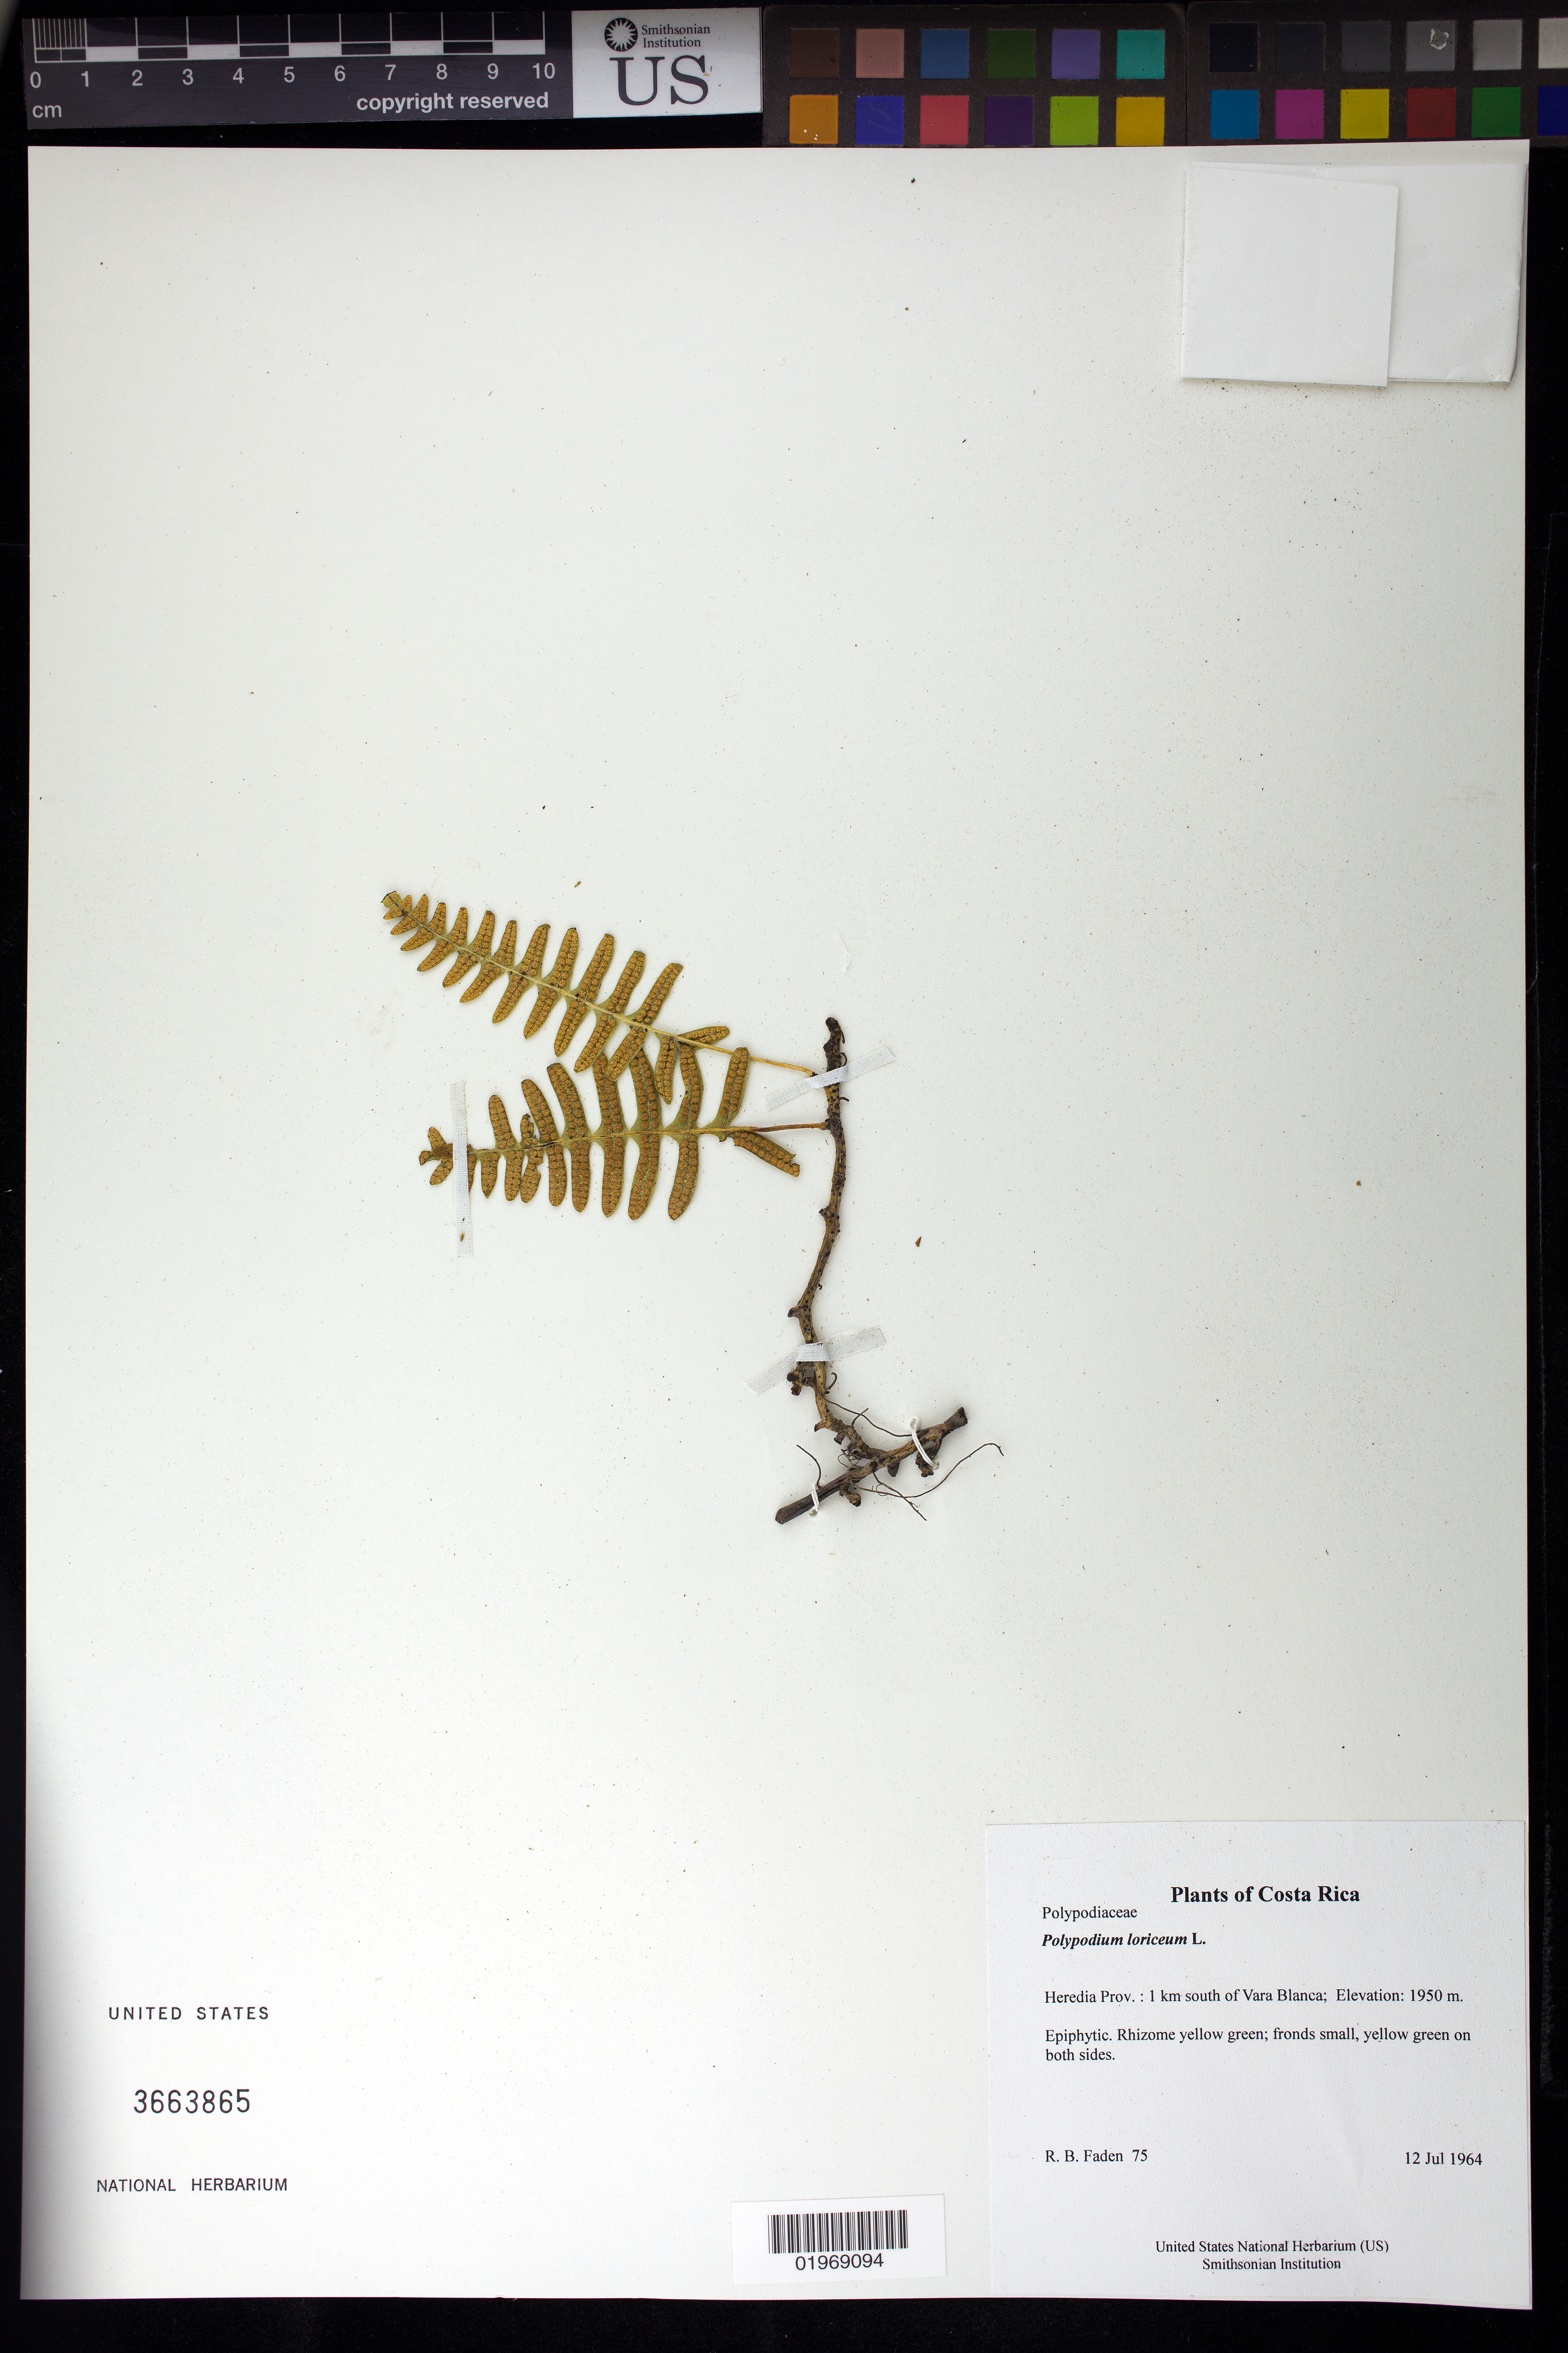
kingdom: Plantae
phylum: Tracheophyta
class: Polypodiopsida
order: Polypodiales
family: Polypodiaceae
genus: Polypodium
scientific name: Polypodium loriceum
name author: L.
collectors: R. B. Faden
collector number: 75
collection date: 1964-07-12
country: Costa Rica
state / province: Heredia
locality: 1 km south of Vara Blanca.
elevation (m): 1950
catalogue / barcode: US 3663865